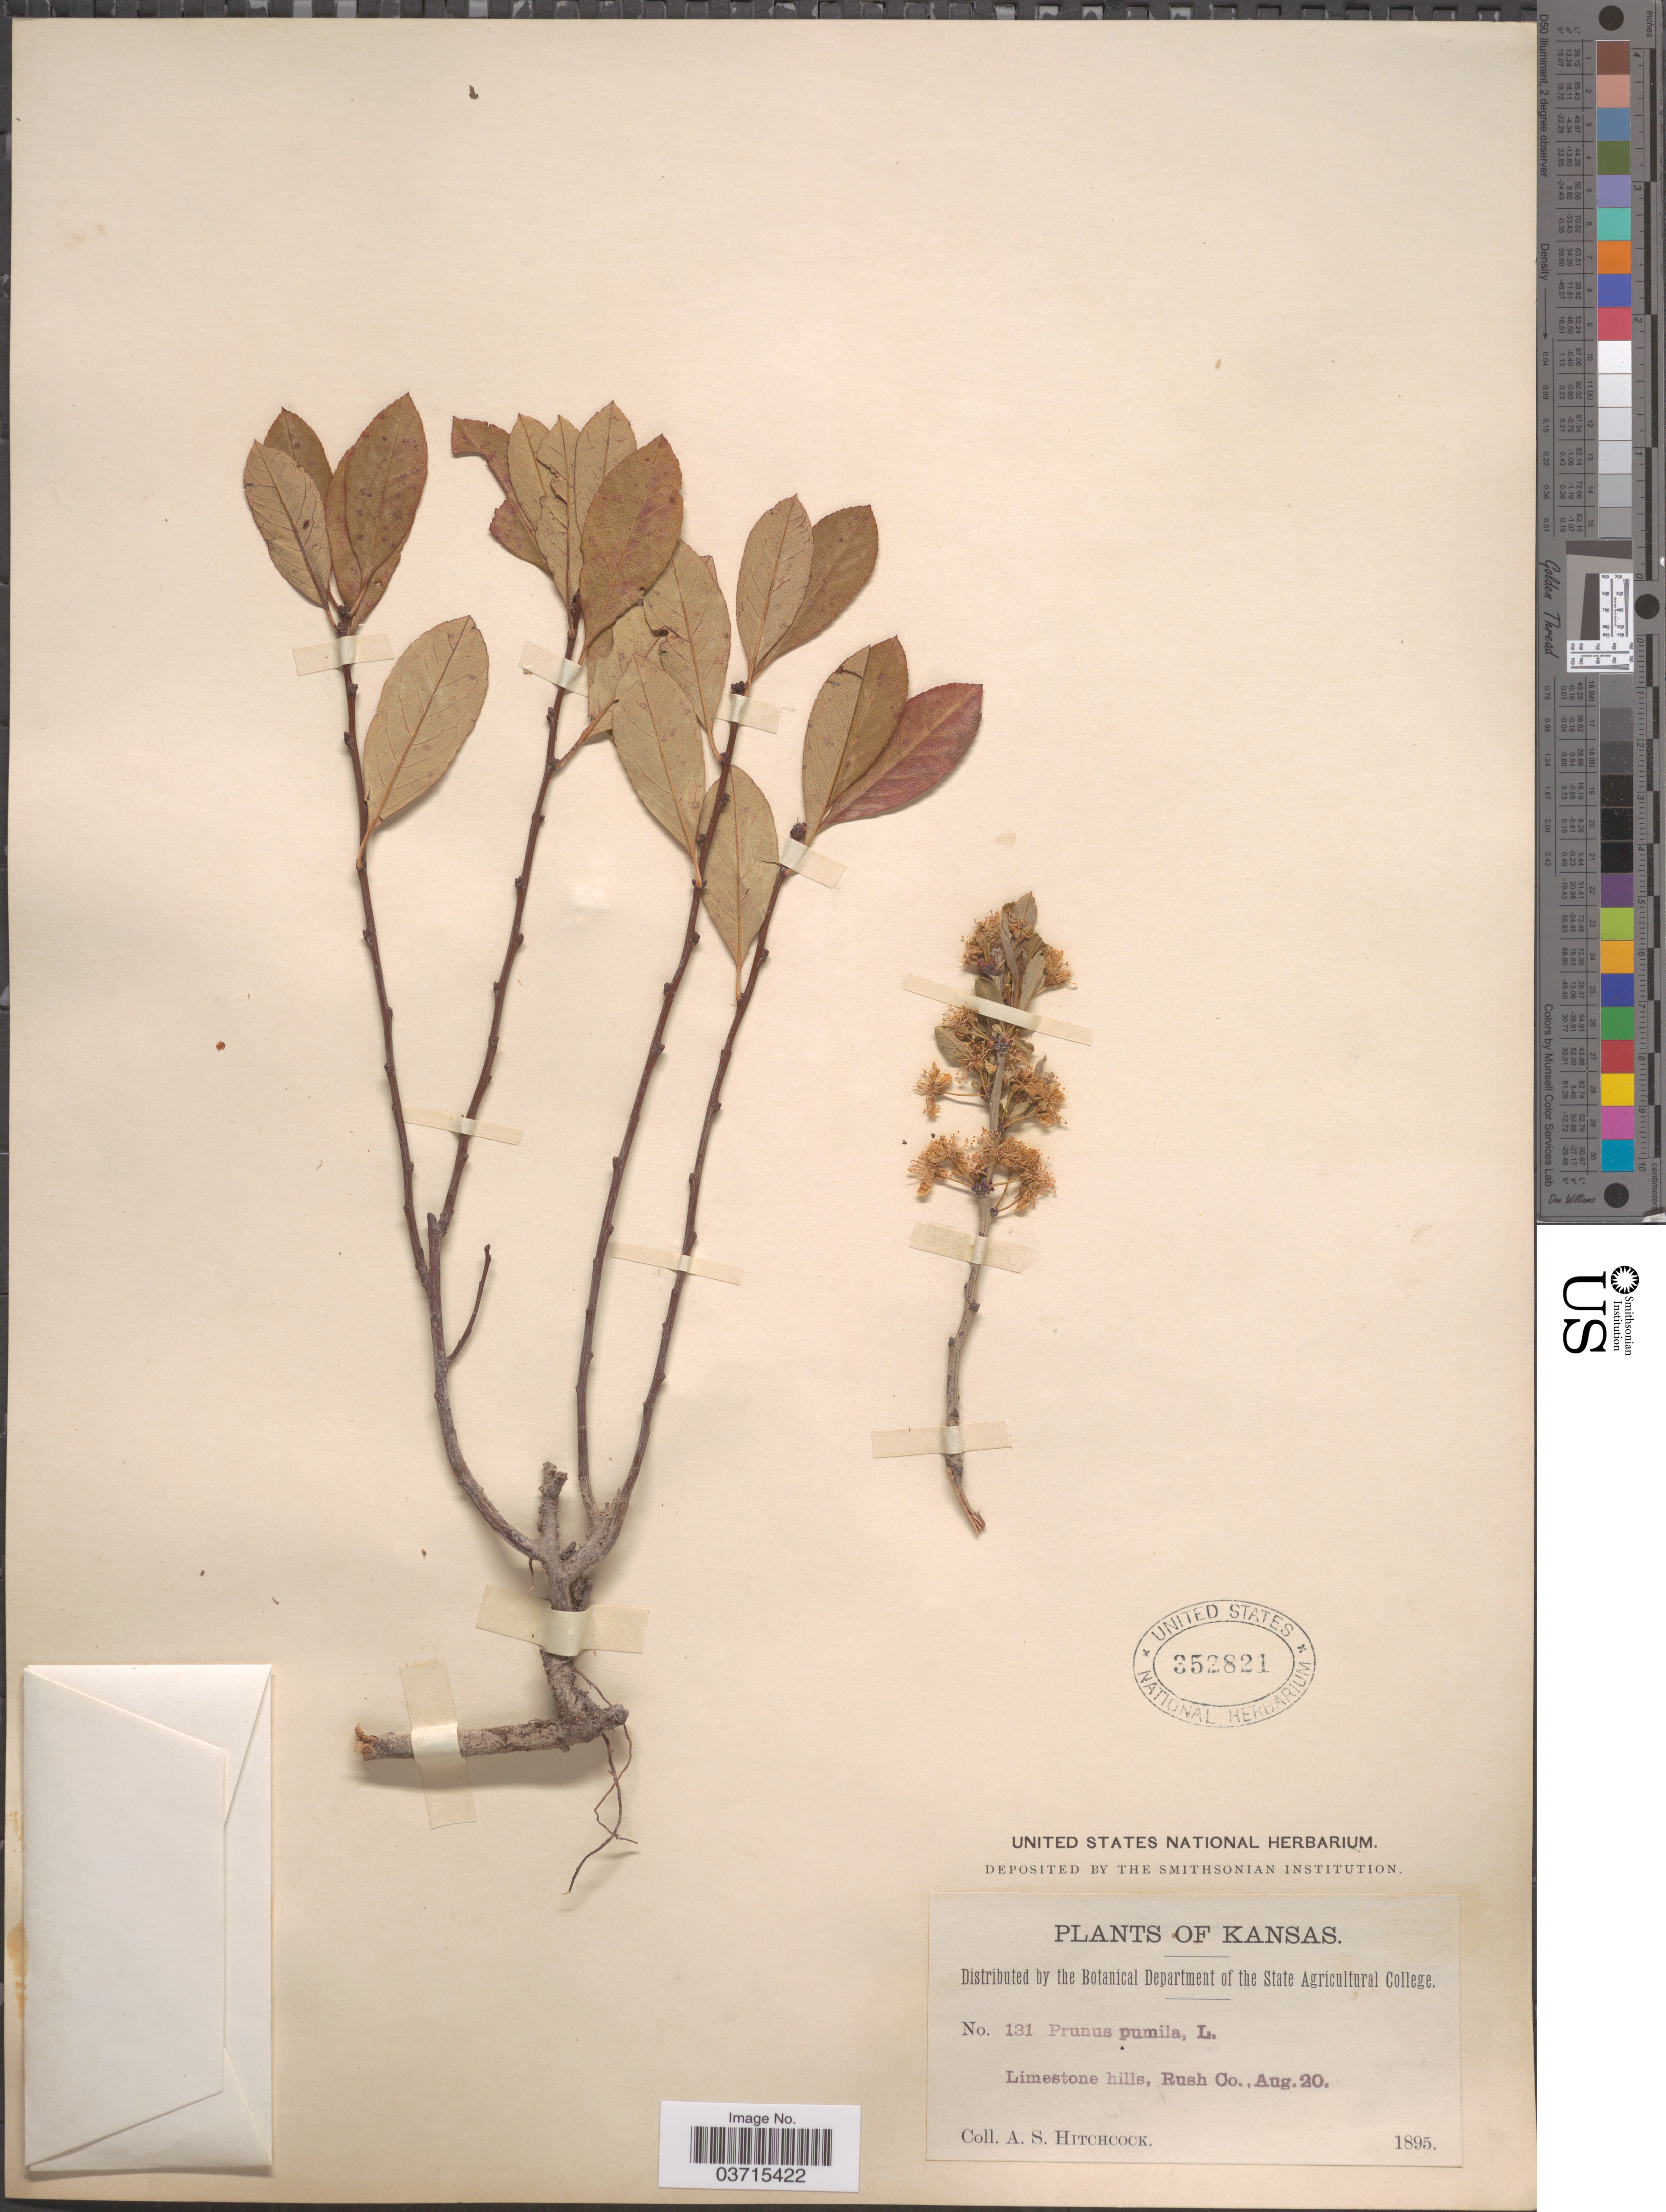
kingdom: Plantae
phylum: Tracheophyta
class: Magnoliopsida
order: Rosales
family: Rosaceae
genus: Prunus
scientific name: Prunus besseyi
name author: L.H. Bailey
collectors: A. S. Hitchcock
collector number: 131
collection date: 1895-08-20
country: United States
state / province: Kansas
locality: Rush Co.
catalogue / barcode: US 352821